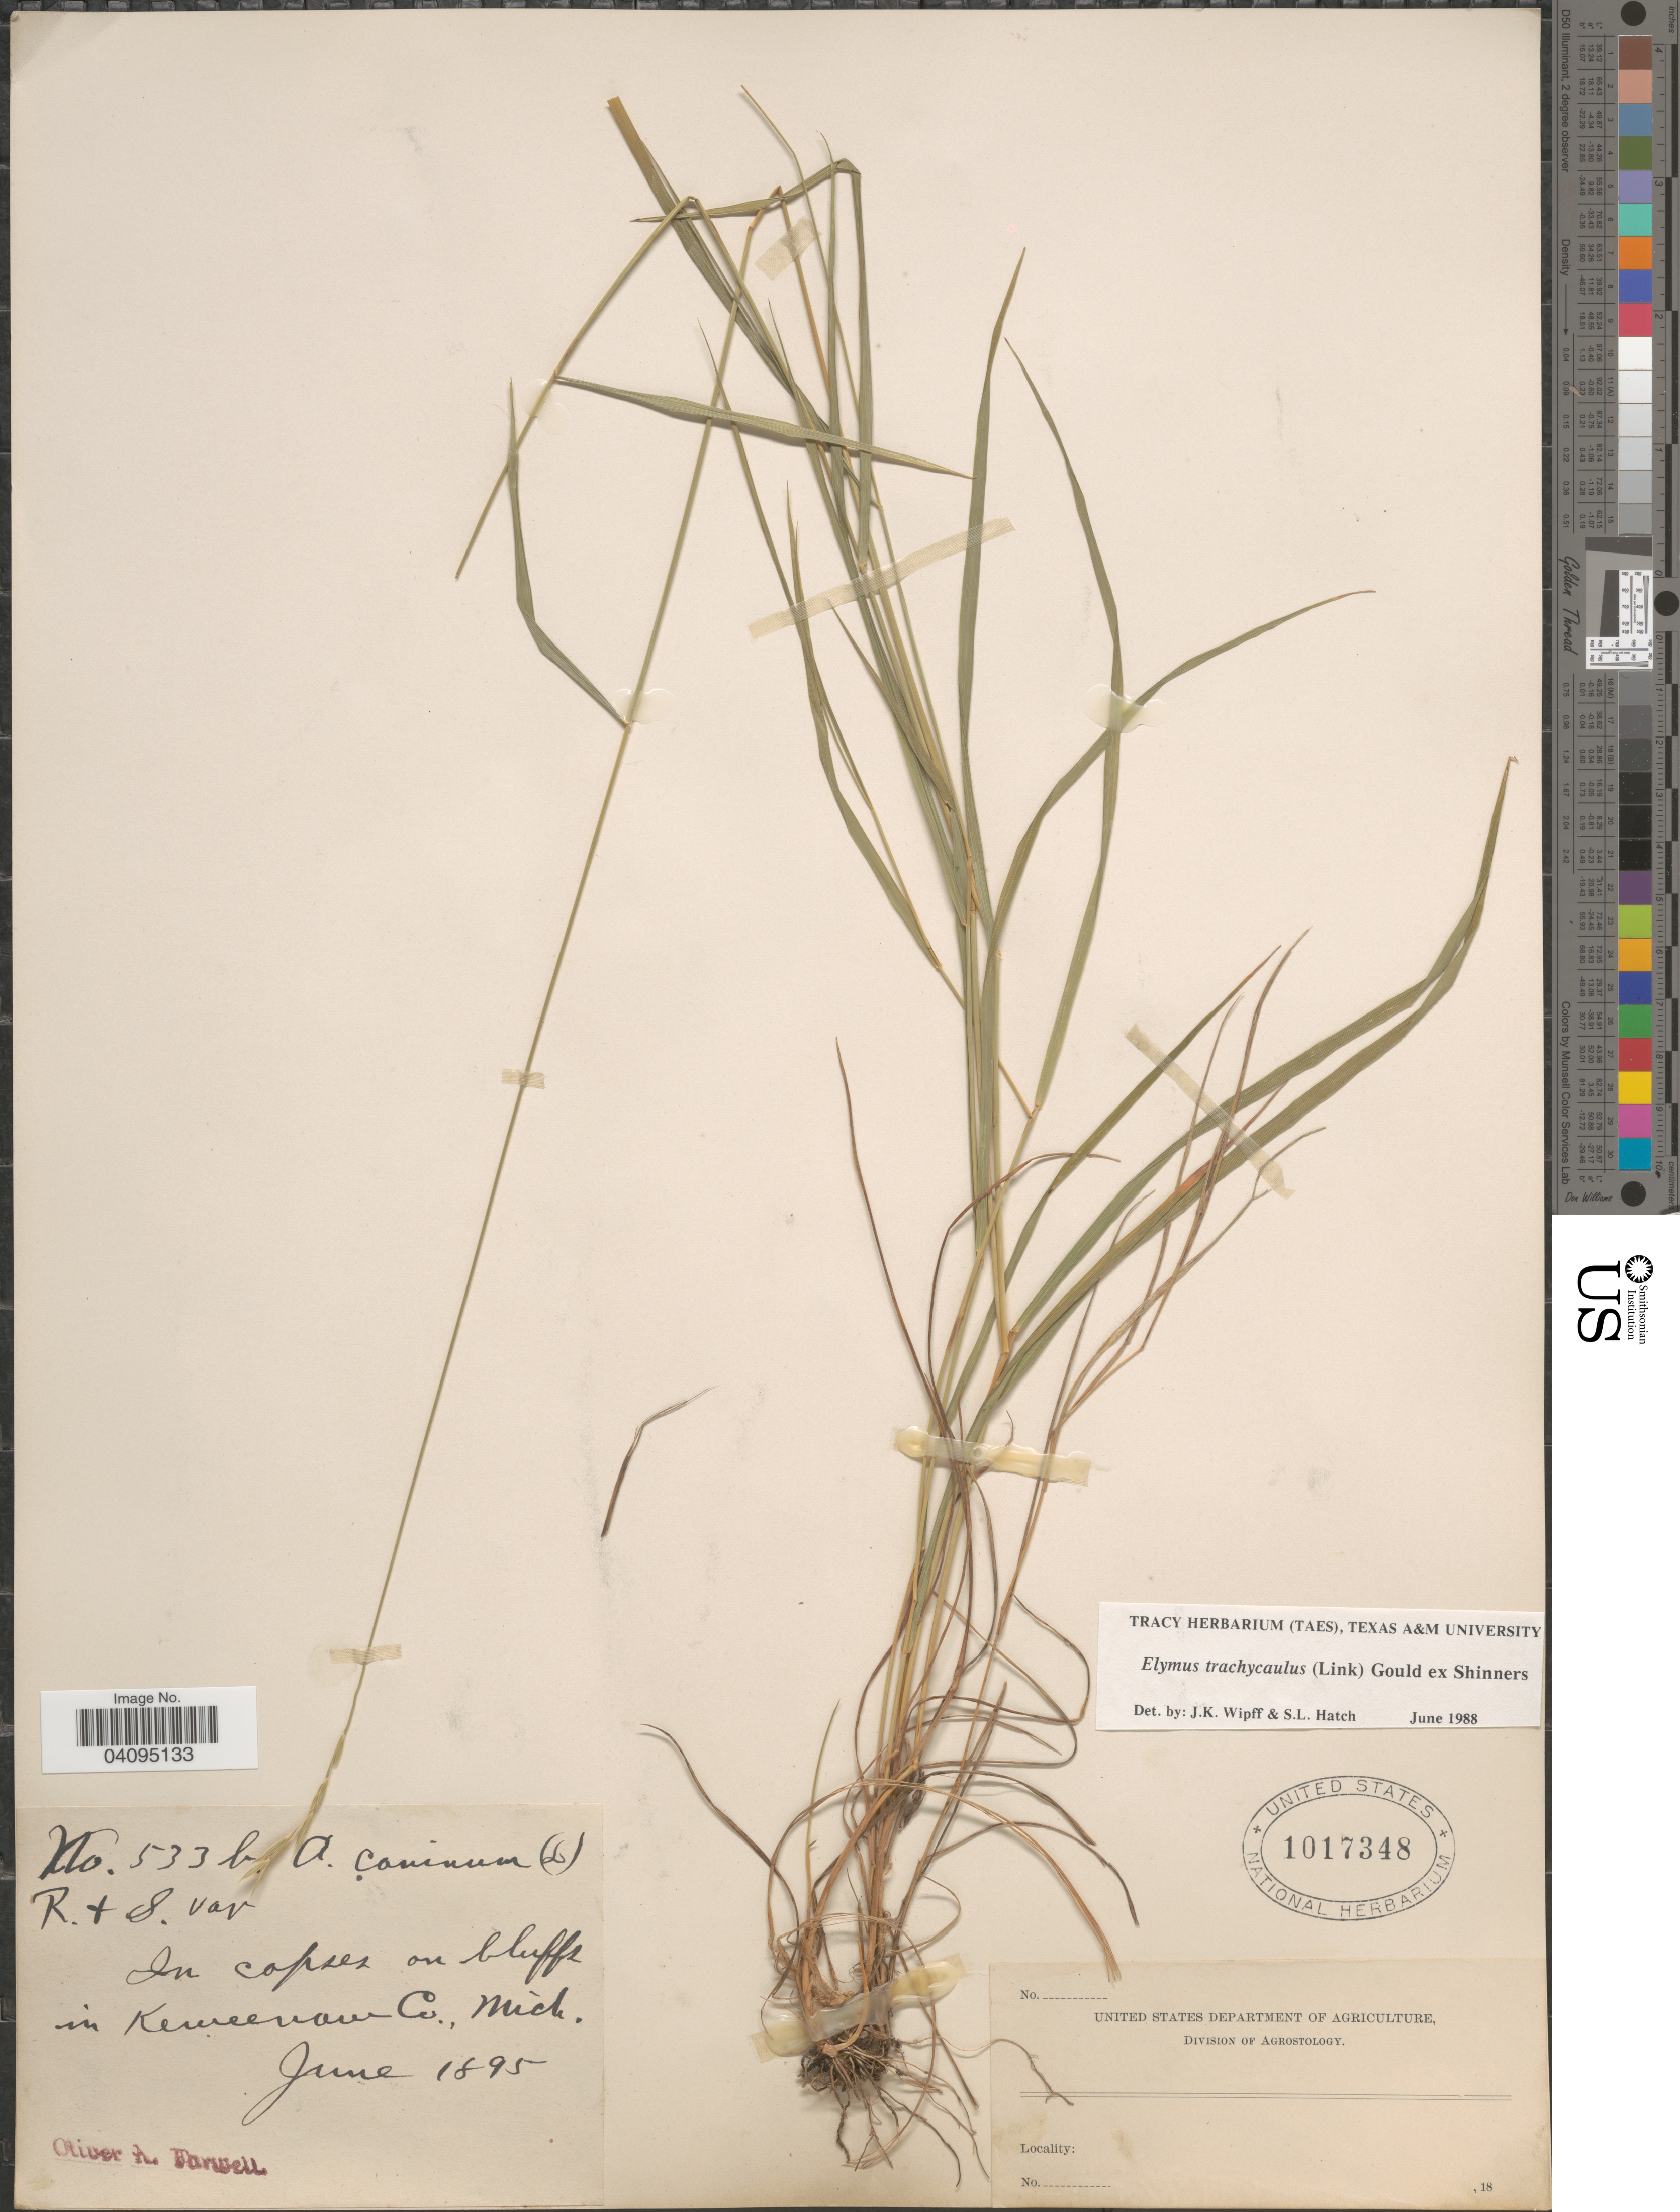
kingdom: Plantae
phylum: Tracheophyta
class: Liliopsida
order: Poales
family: Poaceae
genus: Elymus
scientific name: Elymus trachycaulus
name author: (Link) Gould ex Shinners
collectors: O. Farwell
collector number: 533b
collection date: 1895-06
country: United States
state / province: Michigan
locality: In Keweenaw Co.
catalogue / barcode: US 1017348